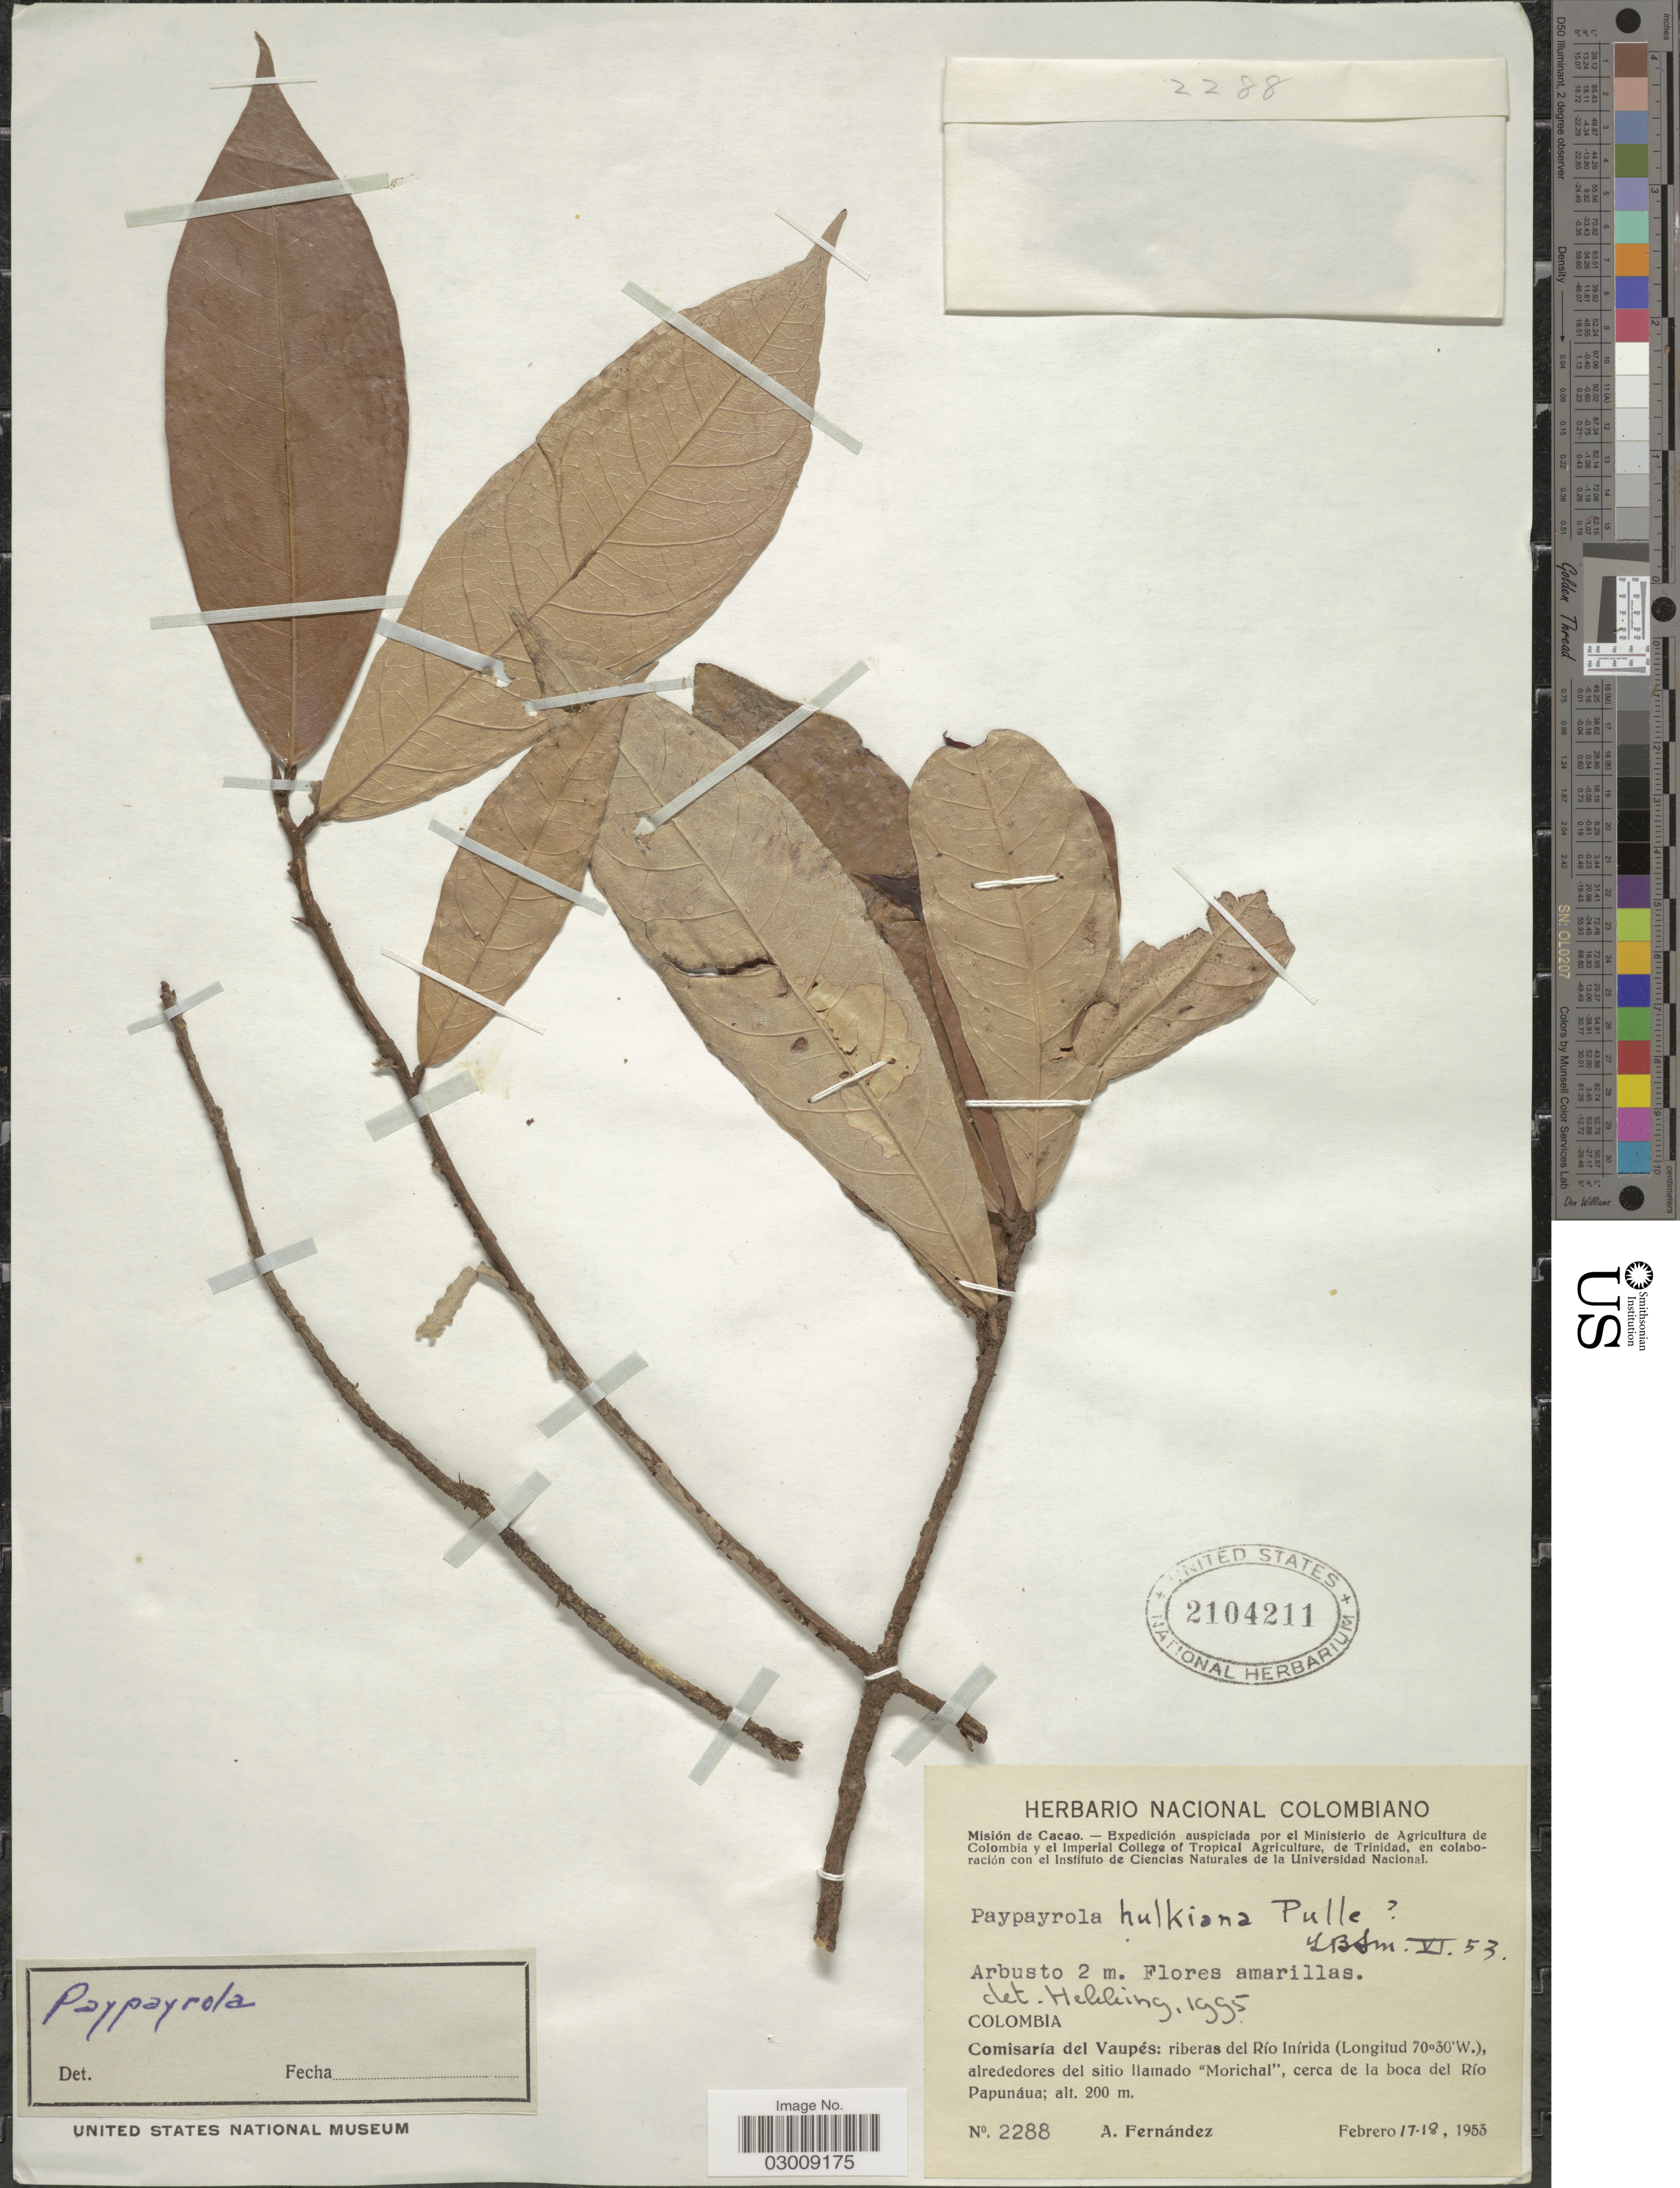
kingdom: Plantae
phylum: Tracheophyta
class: Magnoliopsida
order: Malpighiales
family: Violaceae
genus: Paypayrola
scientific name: Paypayrola hulkiana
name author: Pulle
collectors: A. Fernández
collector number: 2288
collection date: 1953-02-17/1953-02-18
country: Colombia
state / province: Vaupés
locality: Comisaría del Vaupés: riberas del Río Inírida, alrededores del sitio llamado "Morichal", cerca de la boca del Río Papunáua.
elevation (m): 200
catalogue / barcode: US 2104211